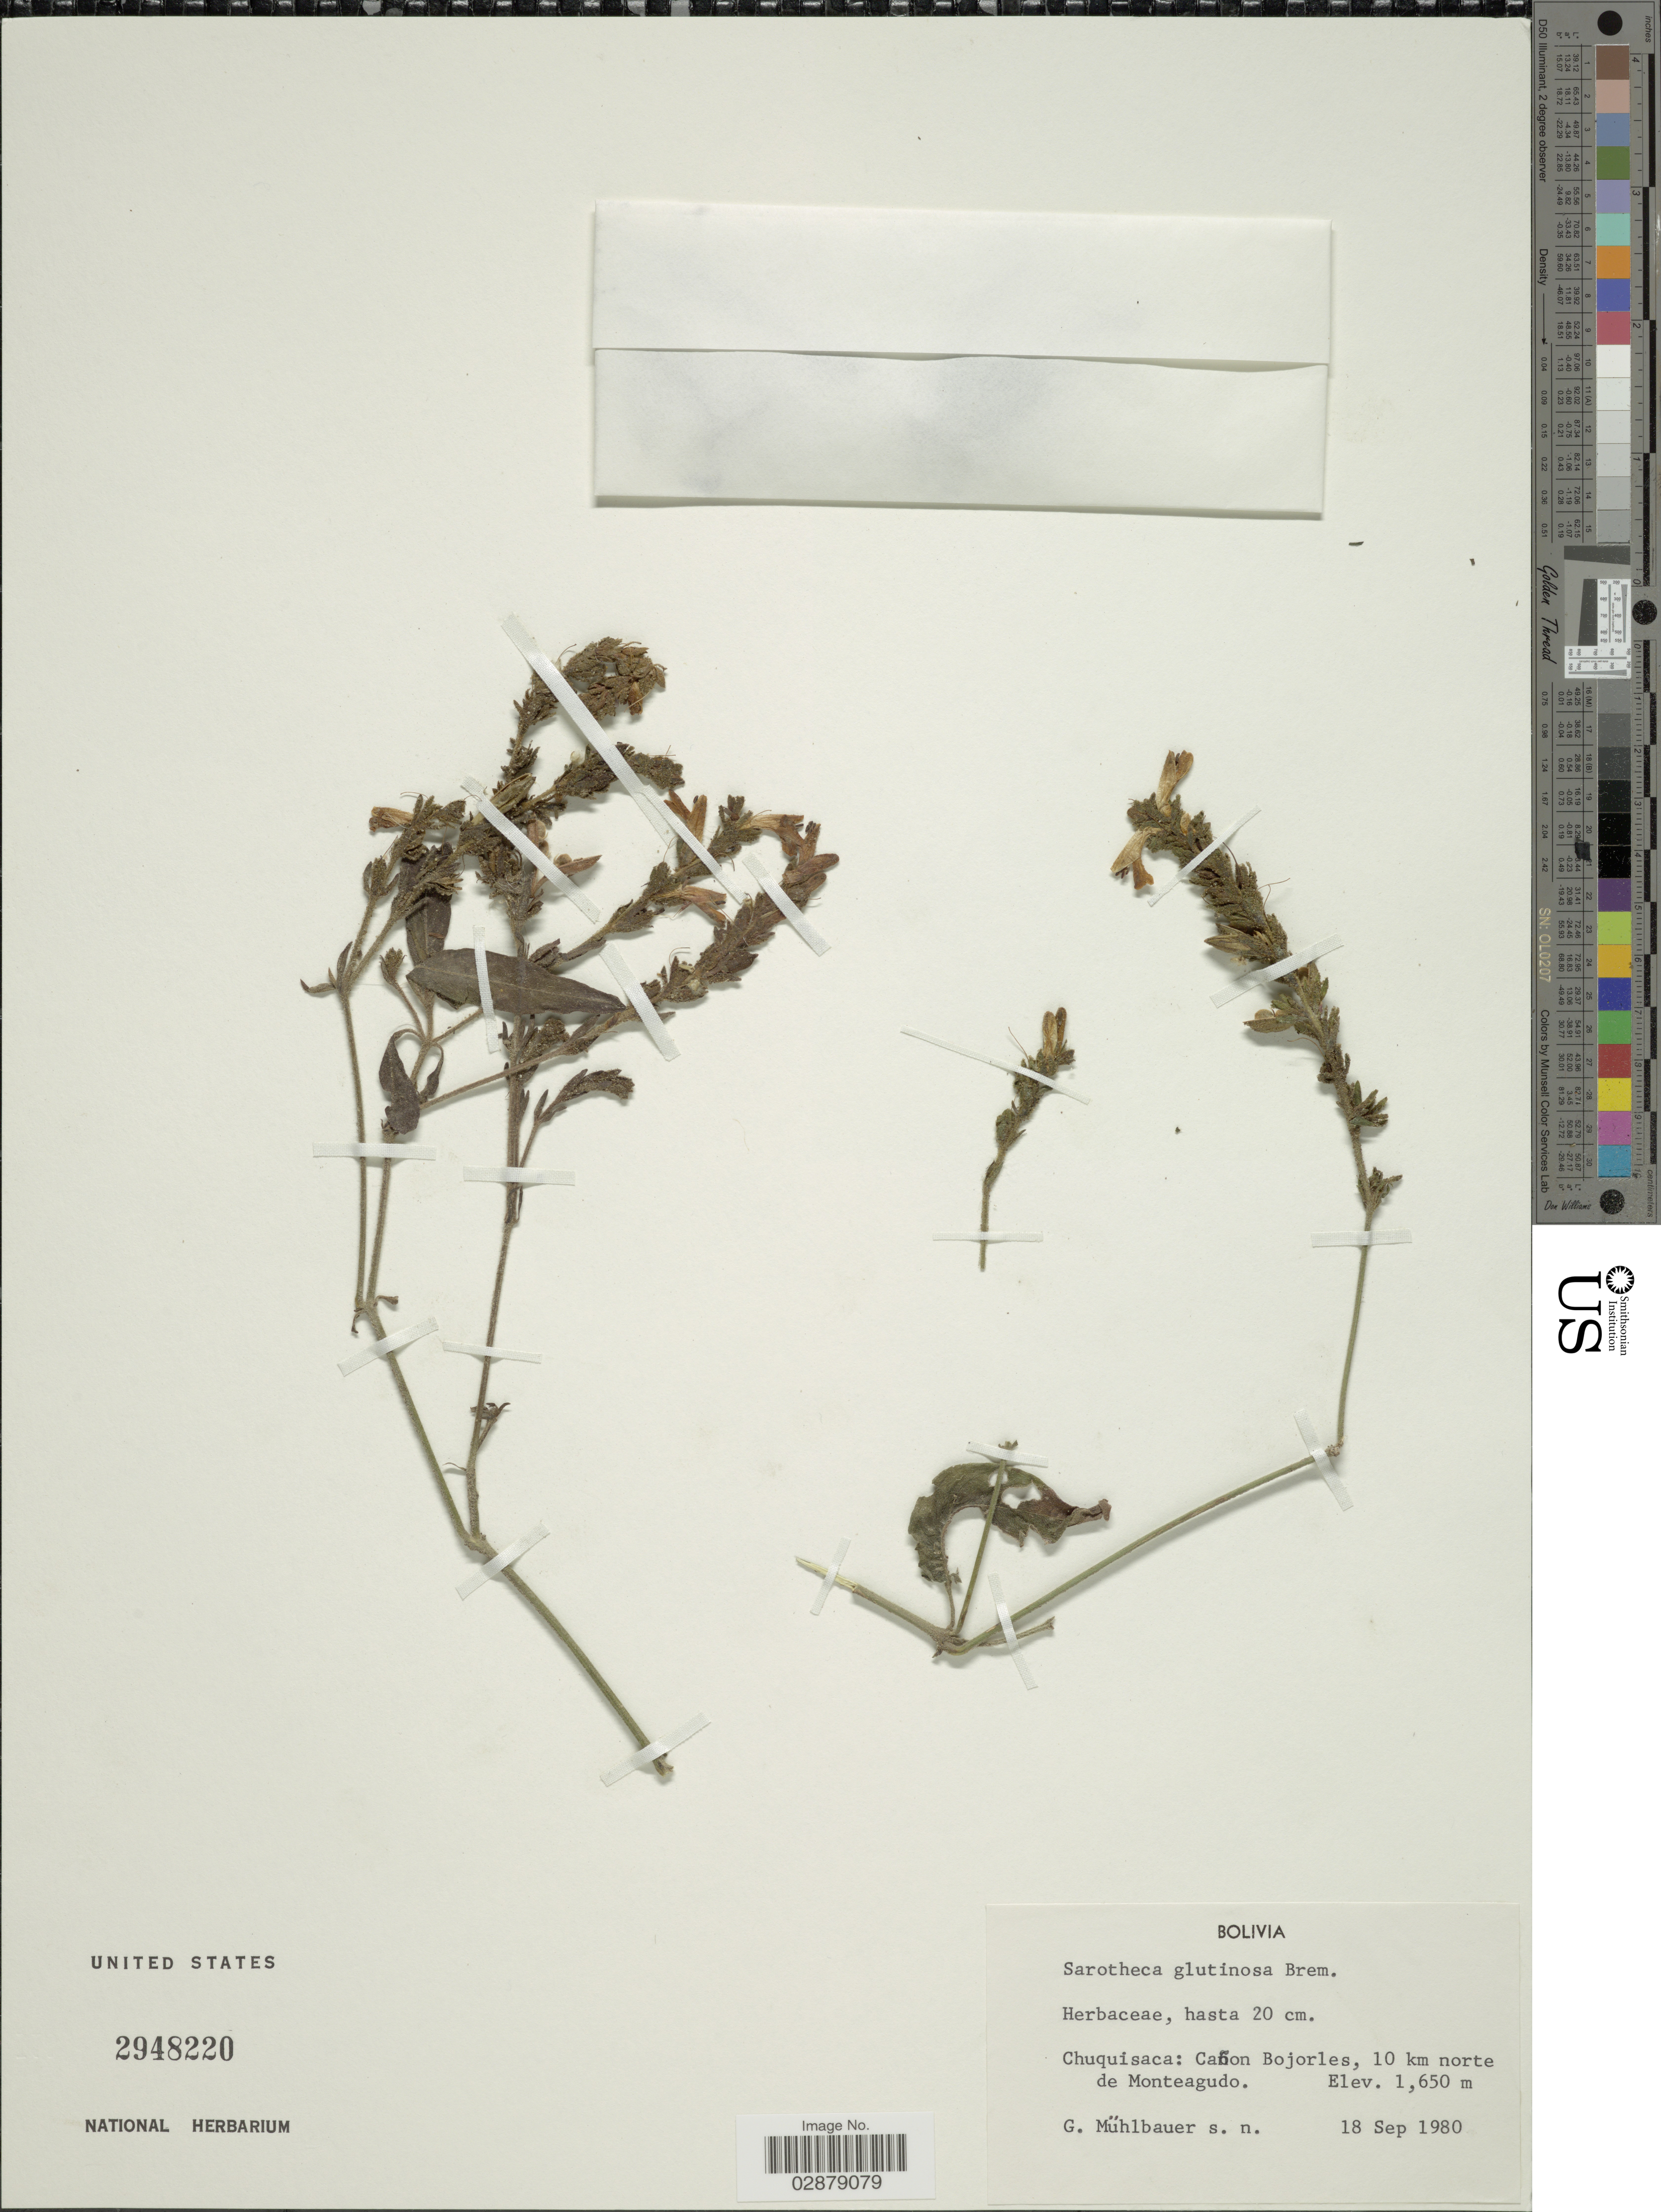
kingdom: Plantae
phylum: Tracheophyta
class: Magnoliopsida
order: Lamiales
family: Acanthaceae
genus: Justicia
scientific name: Justicia glutinosa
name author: (Bremek.) V.A.W. Graham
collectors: G. Muhlbauer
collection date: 1980-09-18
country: Bolivia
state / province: Chuquisaca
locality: Cañon Bojorles, 10 km norte de Monteagudo.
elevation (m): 1650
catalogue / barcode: US 2948220